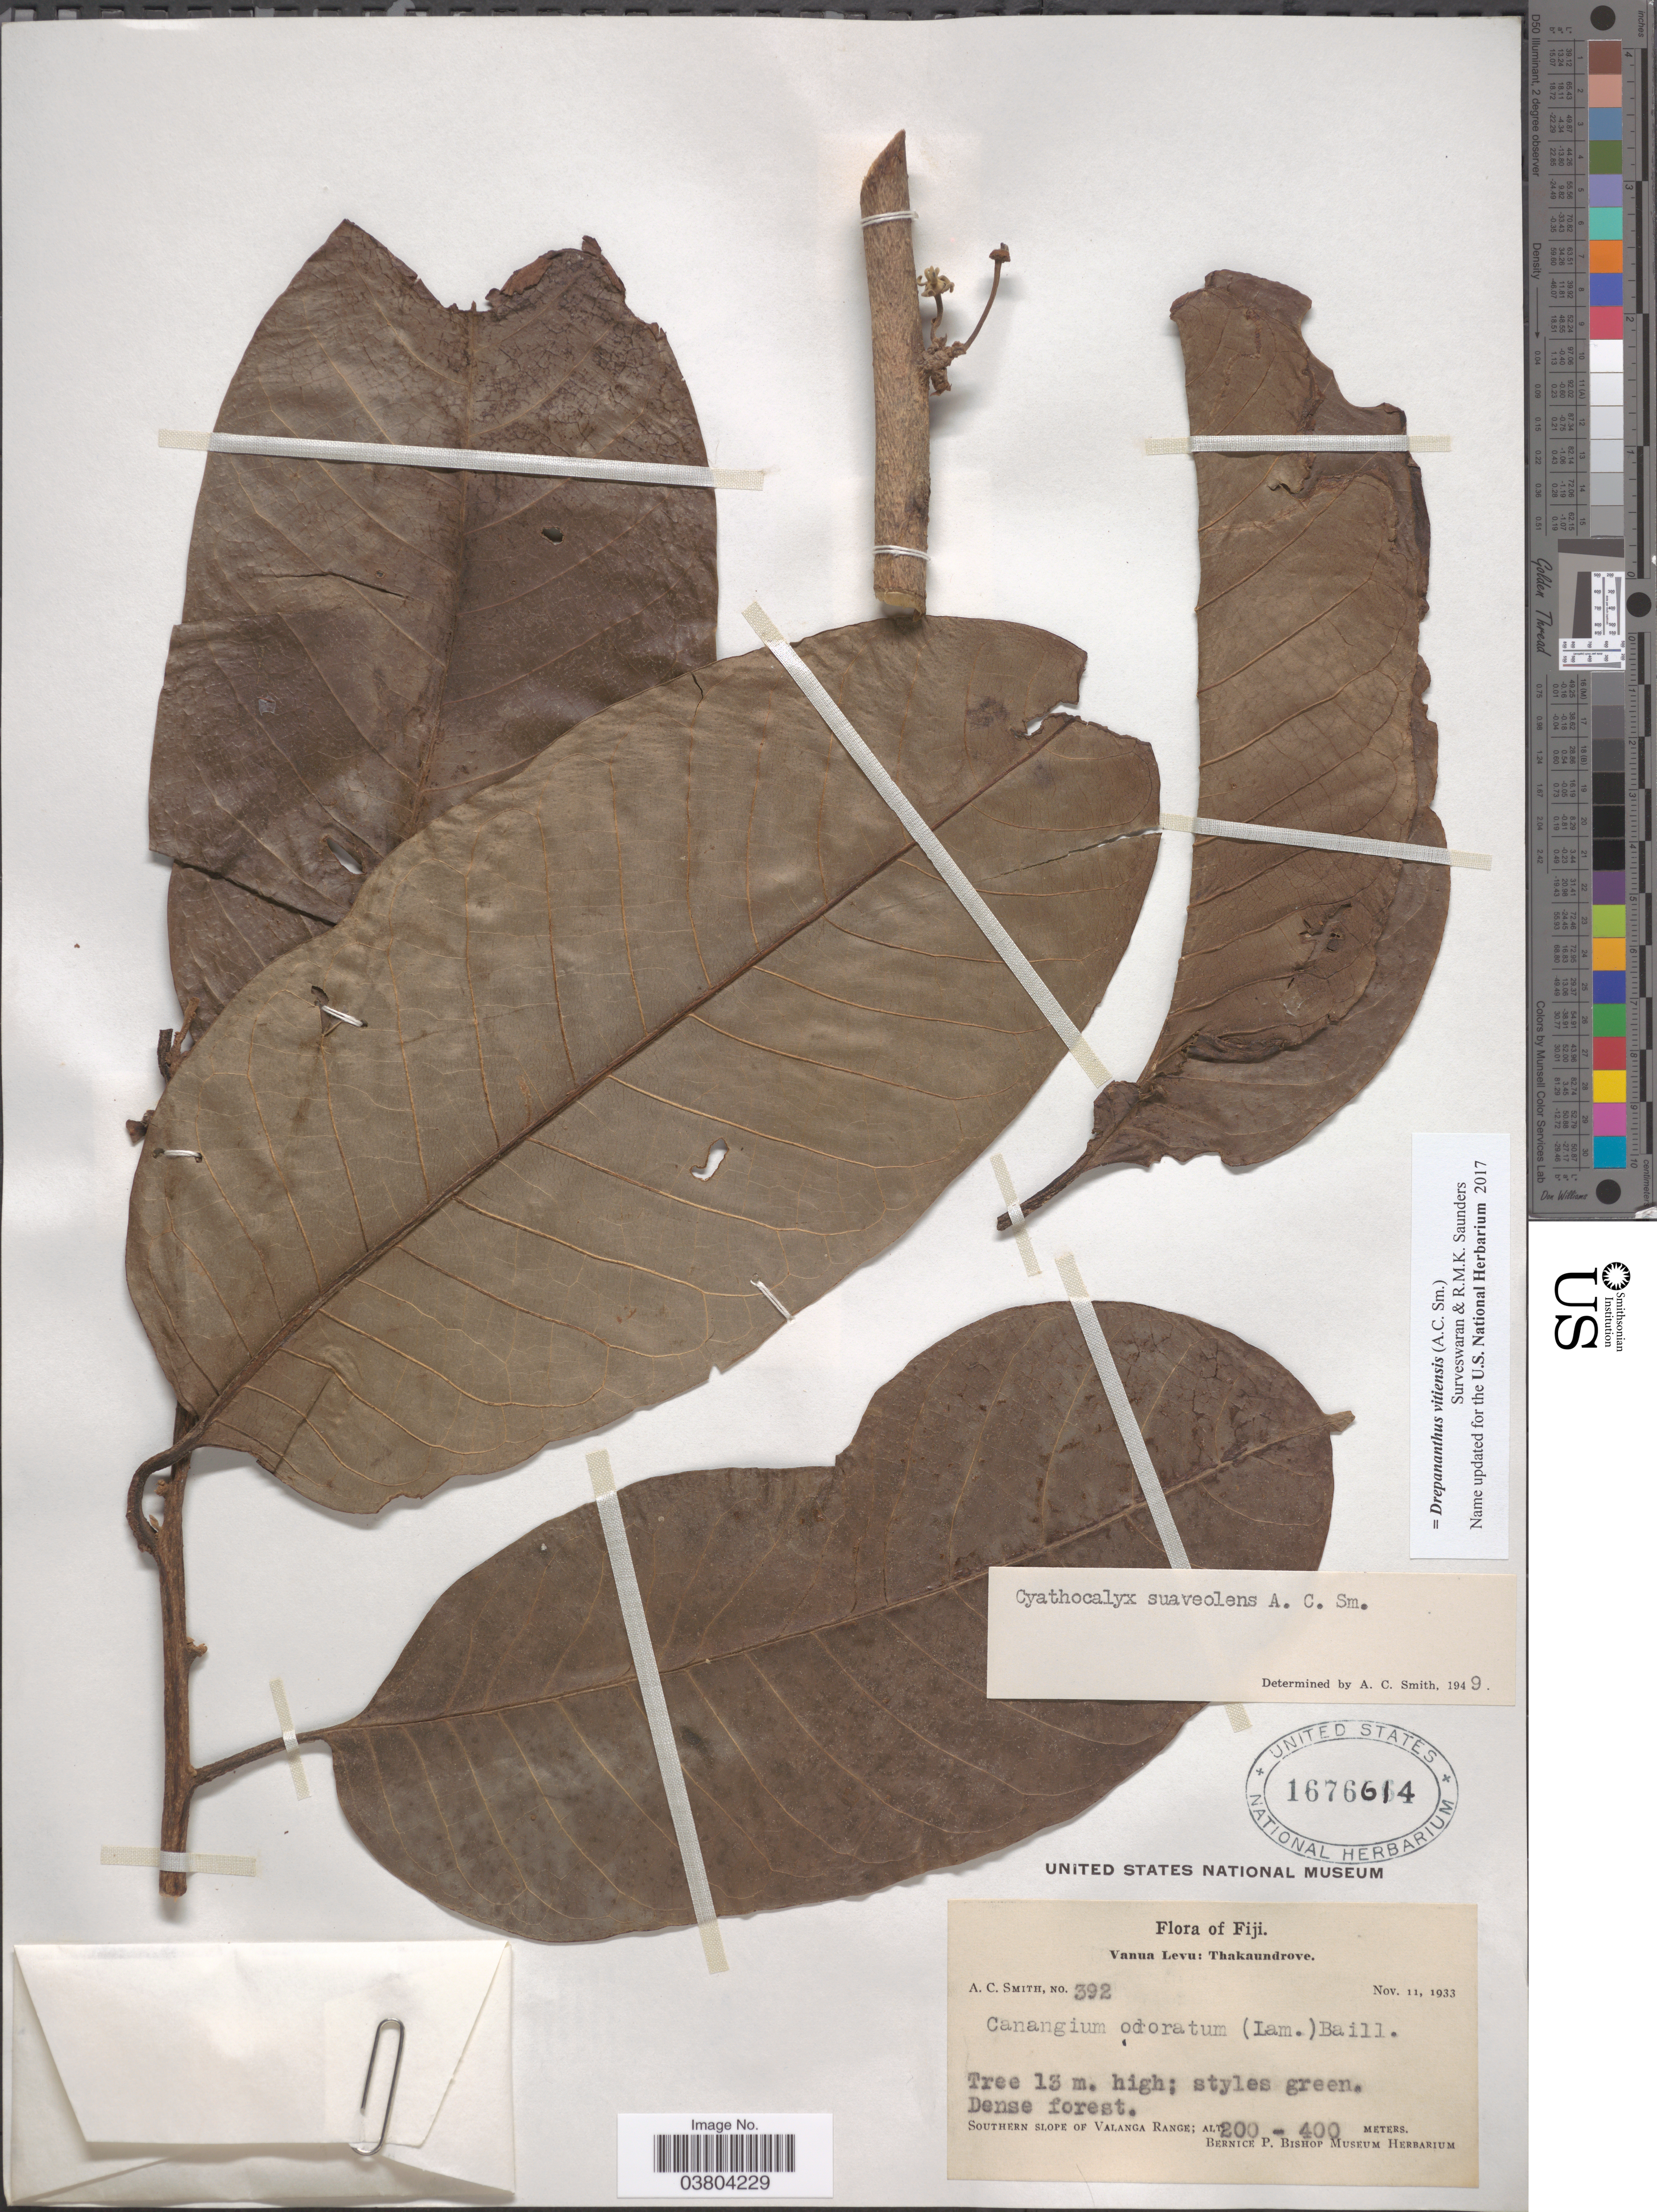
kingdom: Plantae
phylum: Tracheophyta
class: Magnoliopsida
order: Magnoliales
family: Annonaceae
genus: Drepananthus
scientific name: Drepananthus vitiensis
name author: (A.C. Sm.) Surveswaran & R.M.K. Saunders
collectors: A. C. Smith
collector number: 392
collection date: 1933-11-11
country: Fiji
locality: Vanua Levu: Thakaundrove. Southern Slope of Valanga Range.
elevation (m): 200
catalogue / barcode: US 1676614